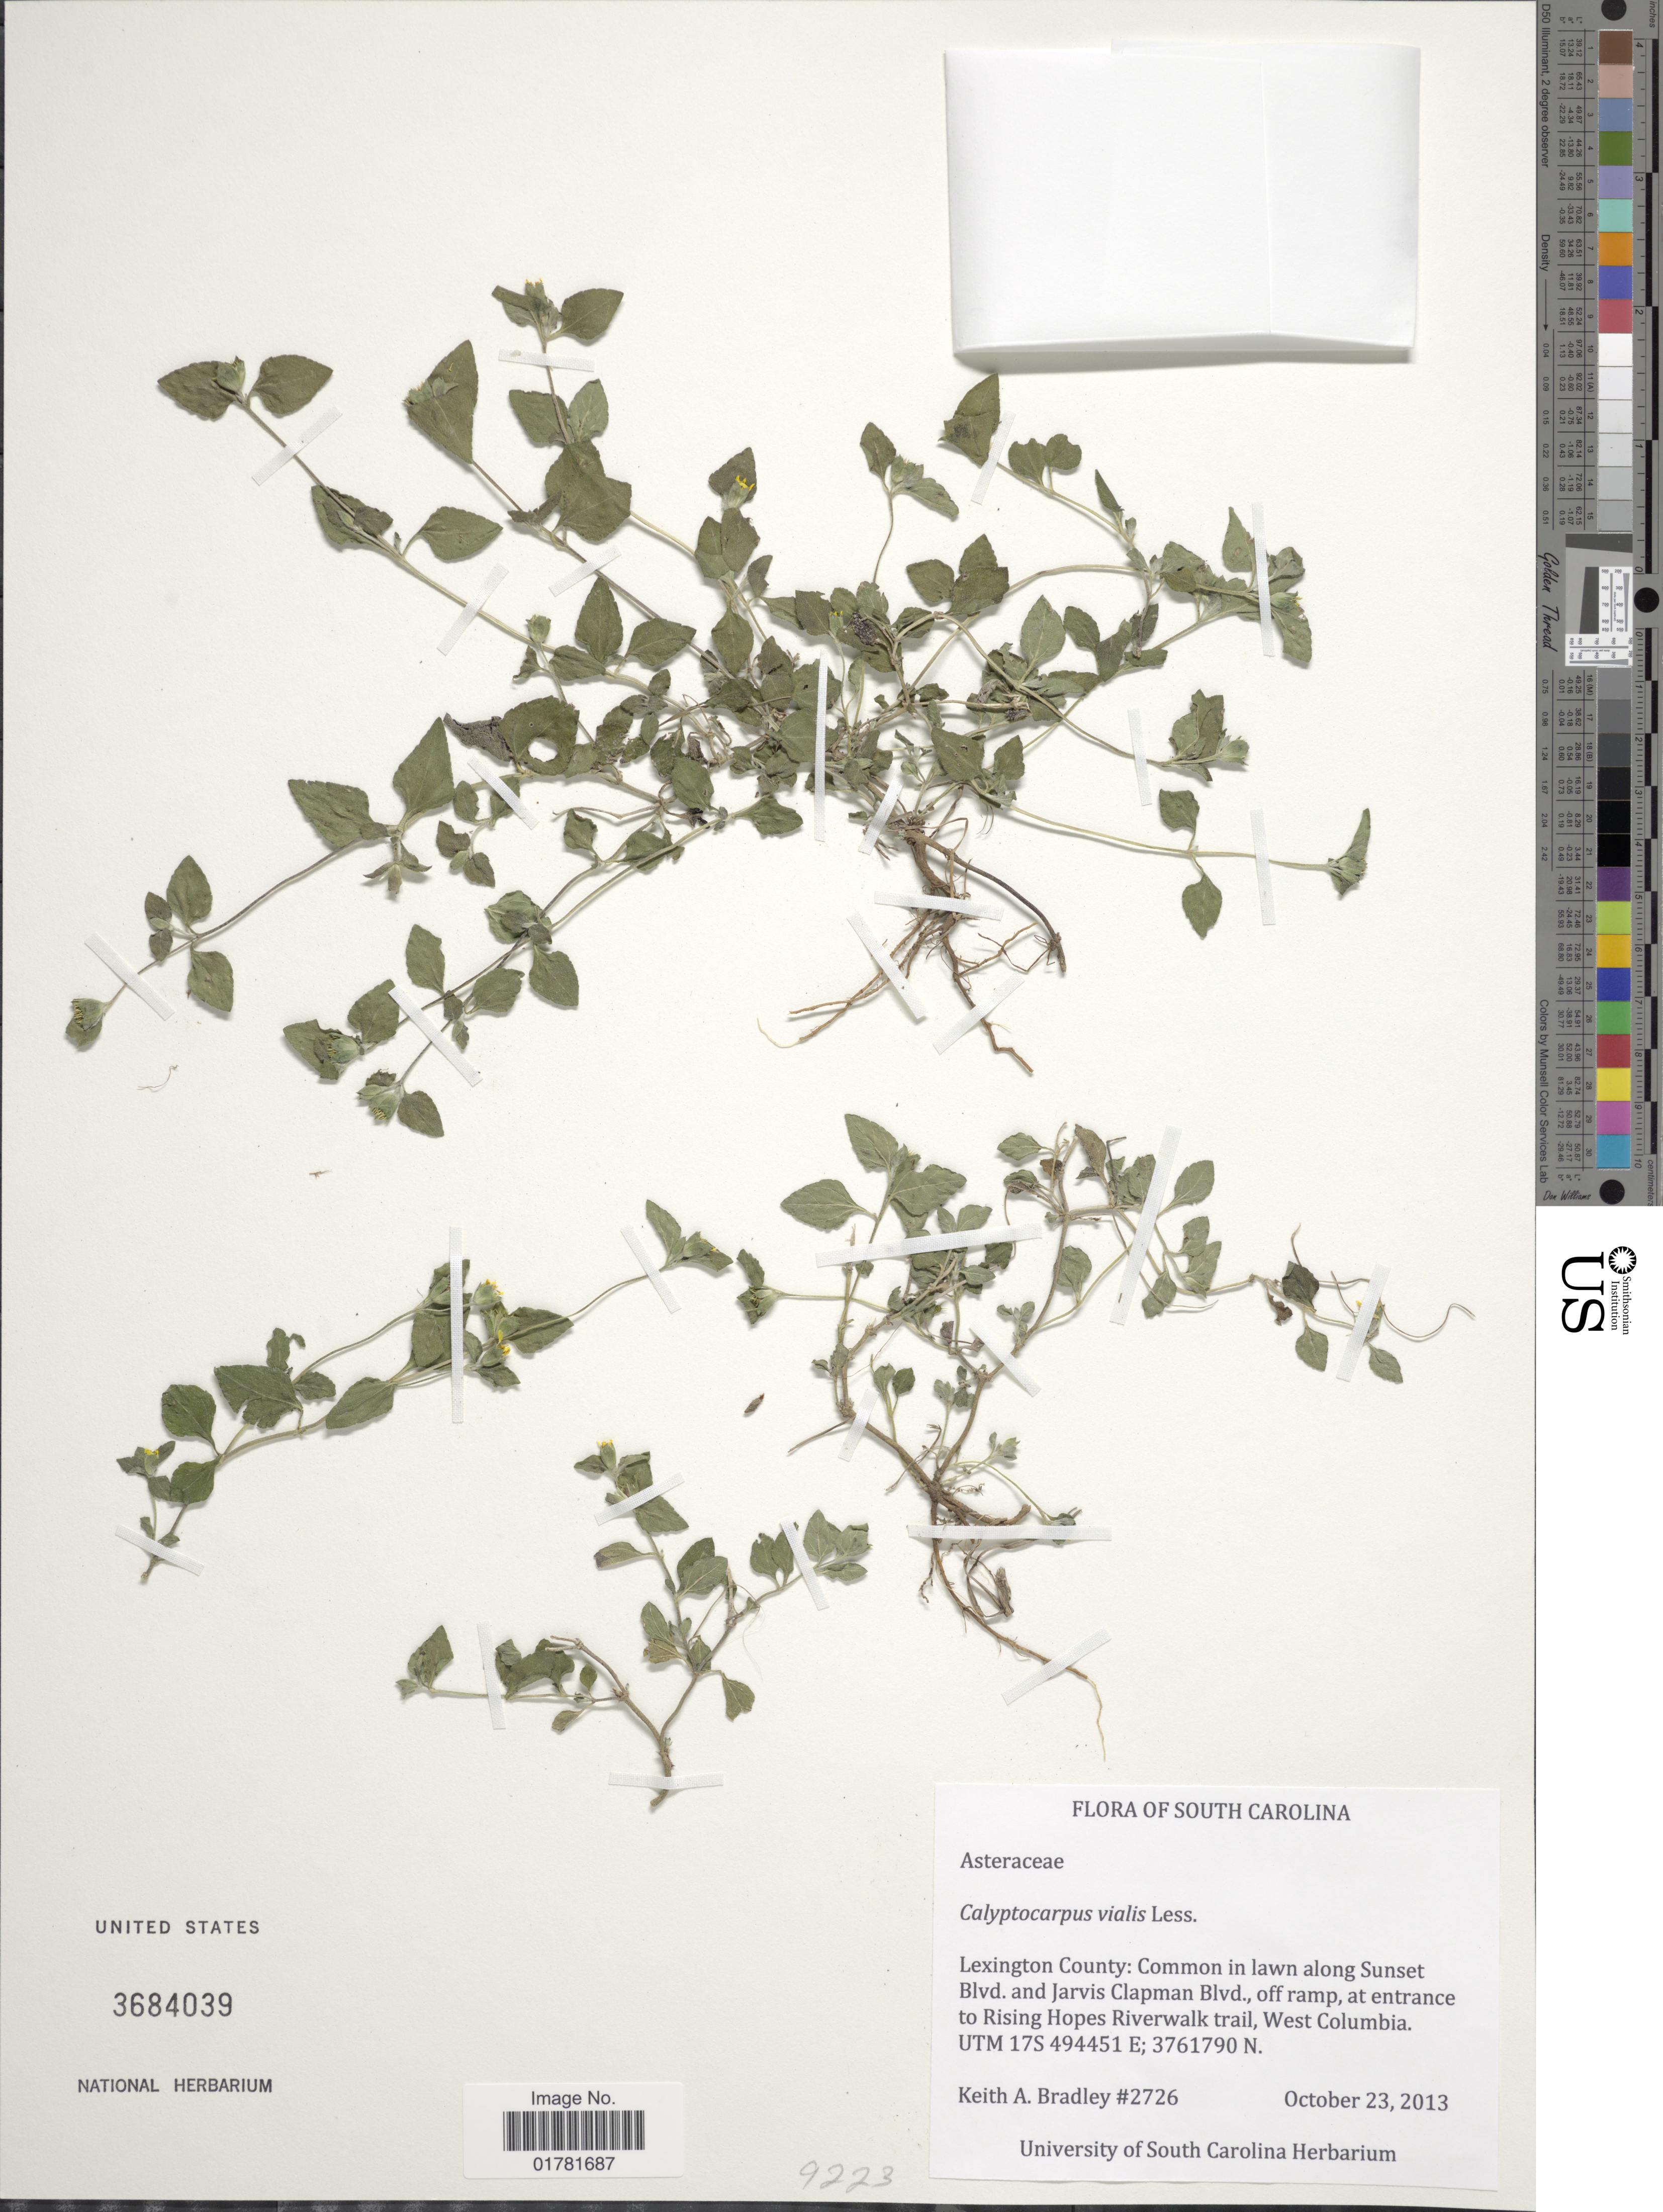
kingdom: Plantae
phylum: Tracheophyta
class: Magnoliopsida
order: Asterales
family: Asteraceae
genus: Calyptocarpus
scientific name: Calyptocarpus vialis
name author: Less.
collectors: K. Bradley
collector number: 2726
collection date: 2013-10-23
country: United States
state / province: South Carolina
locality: Lexington County: Common in lawn along Sunset Blvd. and Jarvis Clapman Blvd., off ramp , at entrance to Rising Hopes Riverwalk trail, West Columbia. UTM 17S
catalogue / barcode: US 3684039